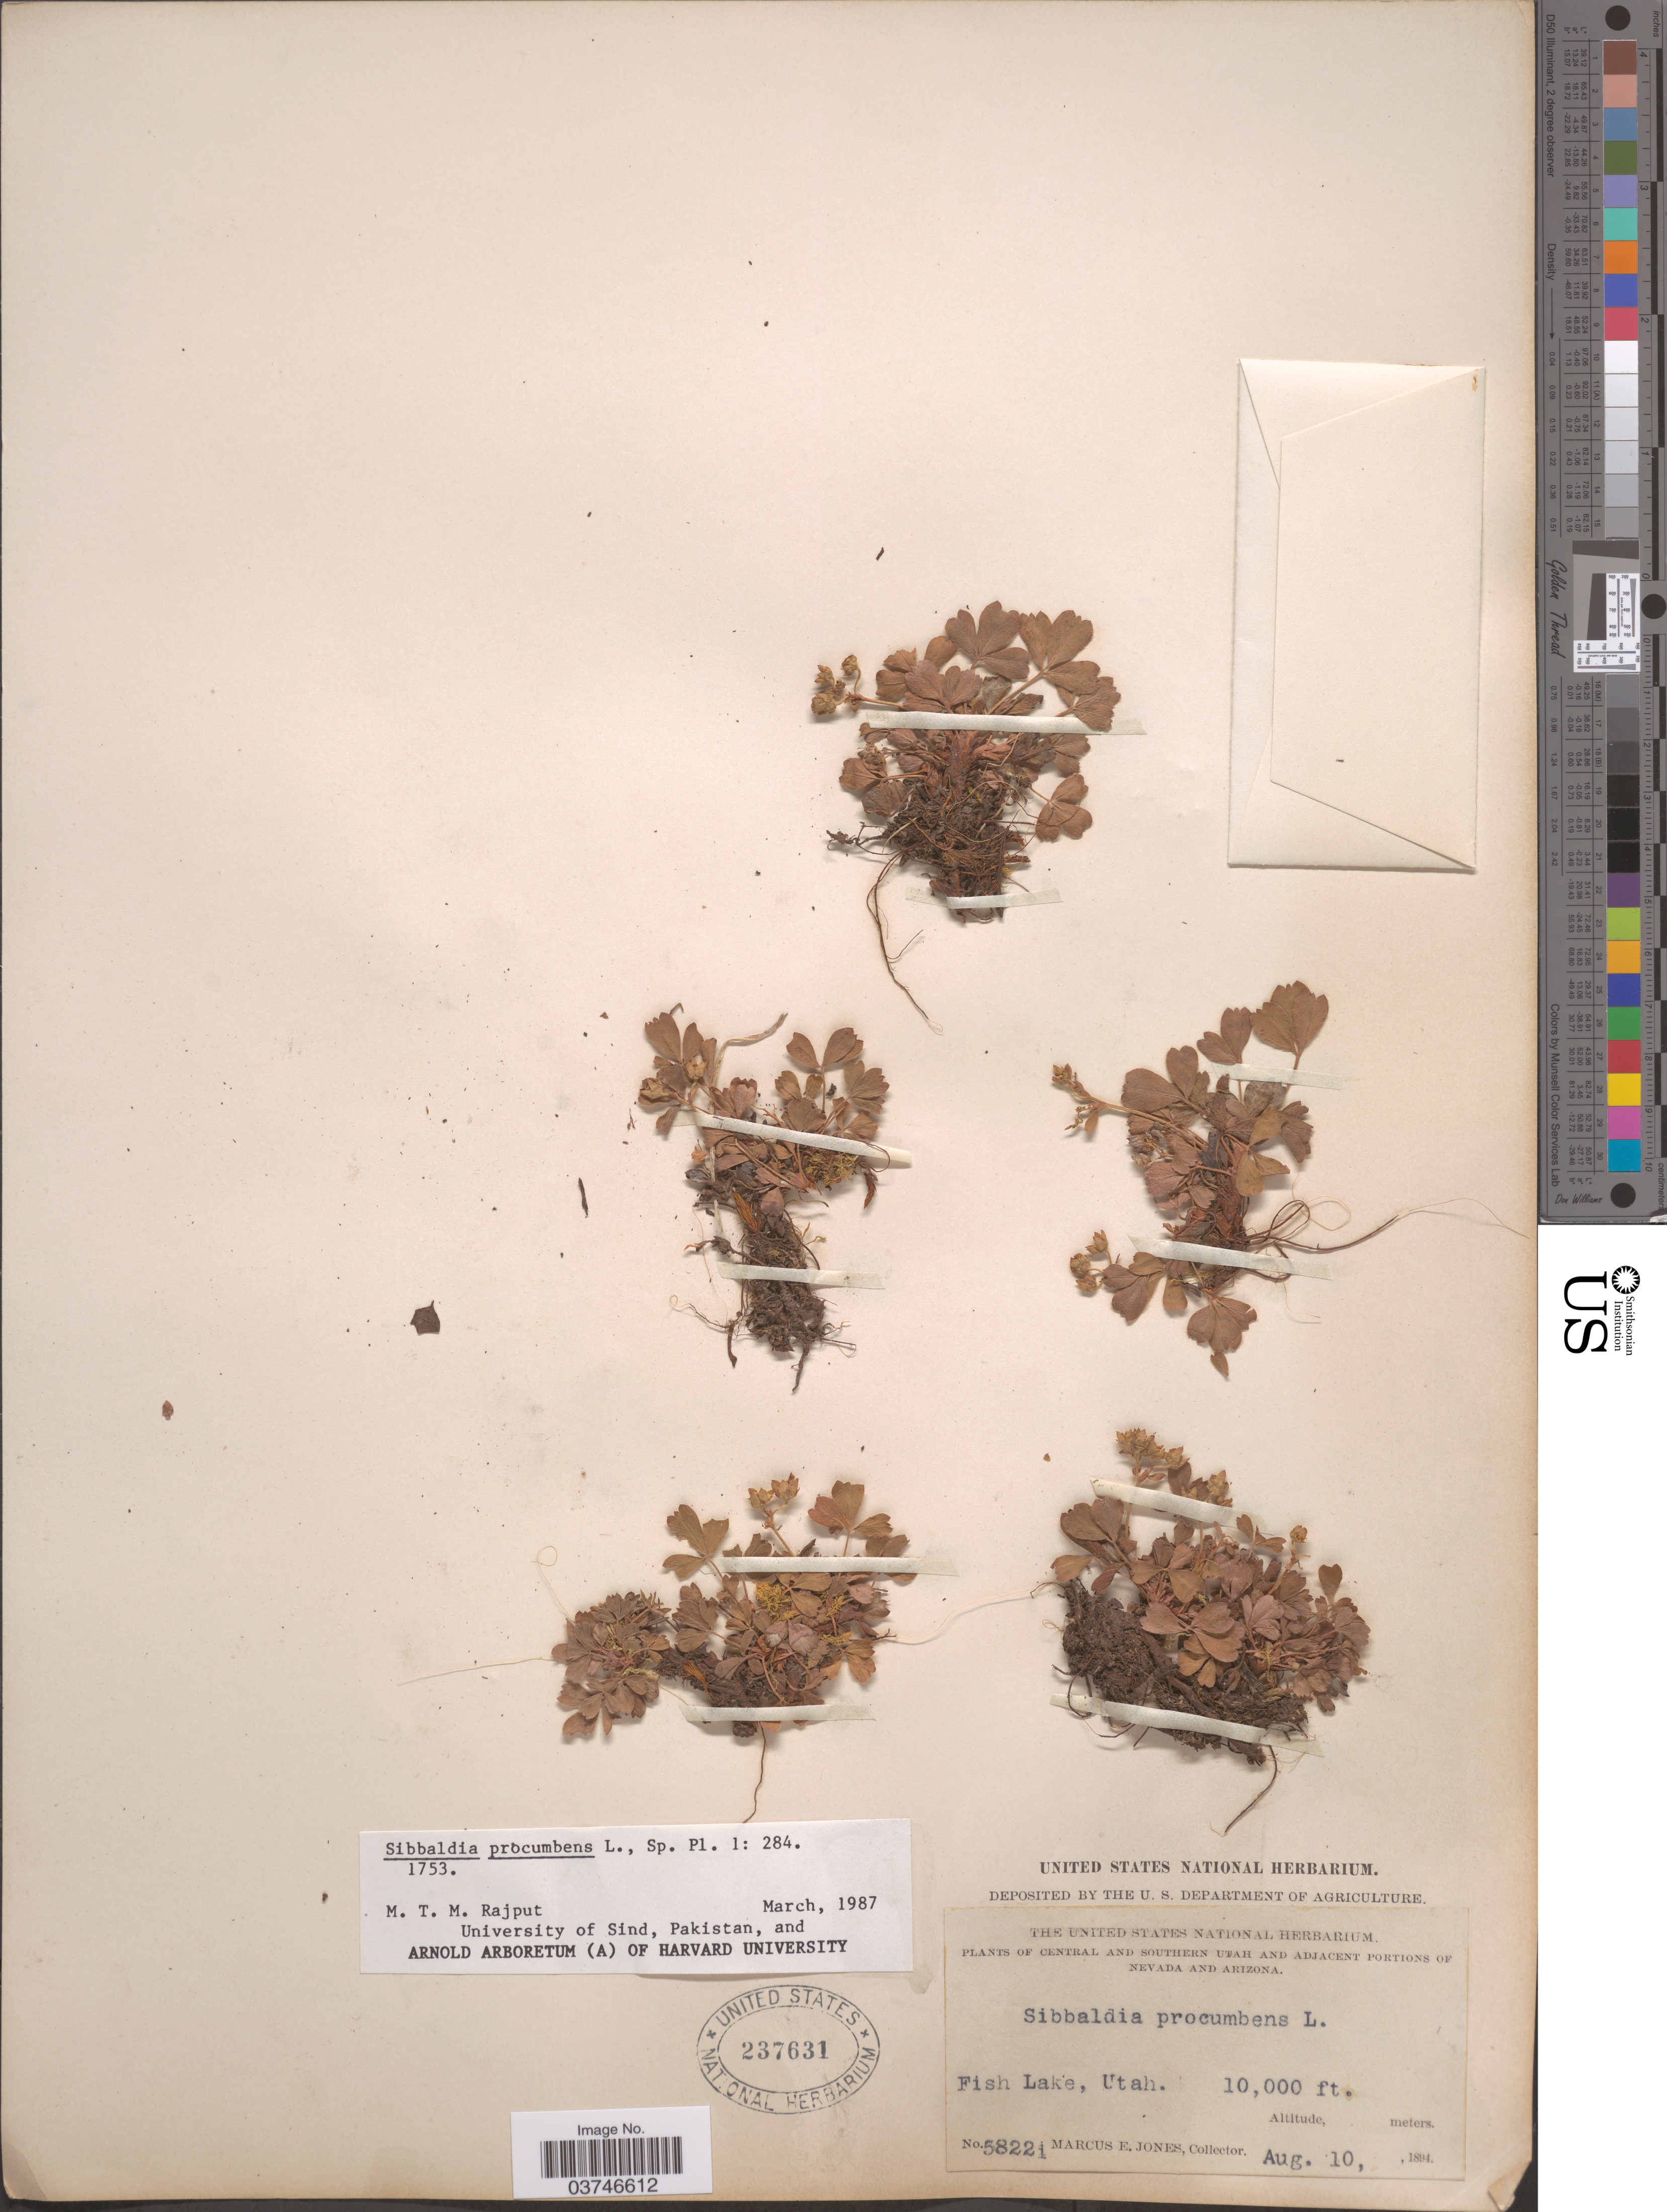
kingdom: Plantae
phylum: Tracheophyta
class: Magnoliopsida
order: Rosales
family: Rosaceae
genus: Sibbaldia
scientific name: Sibbaldia procumbens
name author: L.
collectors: M. E. Jones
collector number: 58221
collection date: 1894-08-10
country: United States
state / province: Utah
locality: Central and southern Utah. Fish Lake.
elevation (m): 3048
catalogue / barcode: US 237631